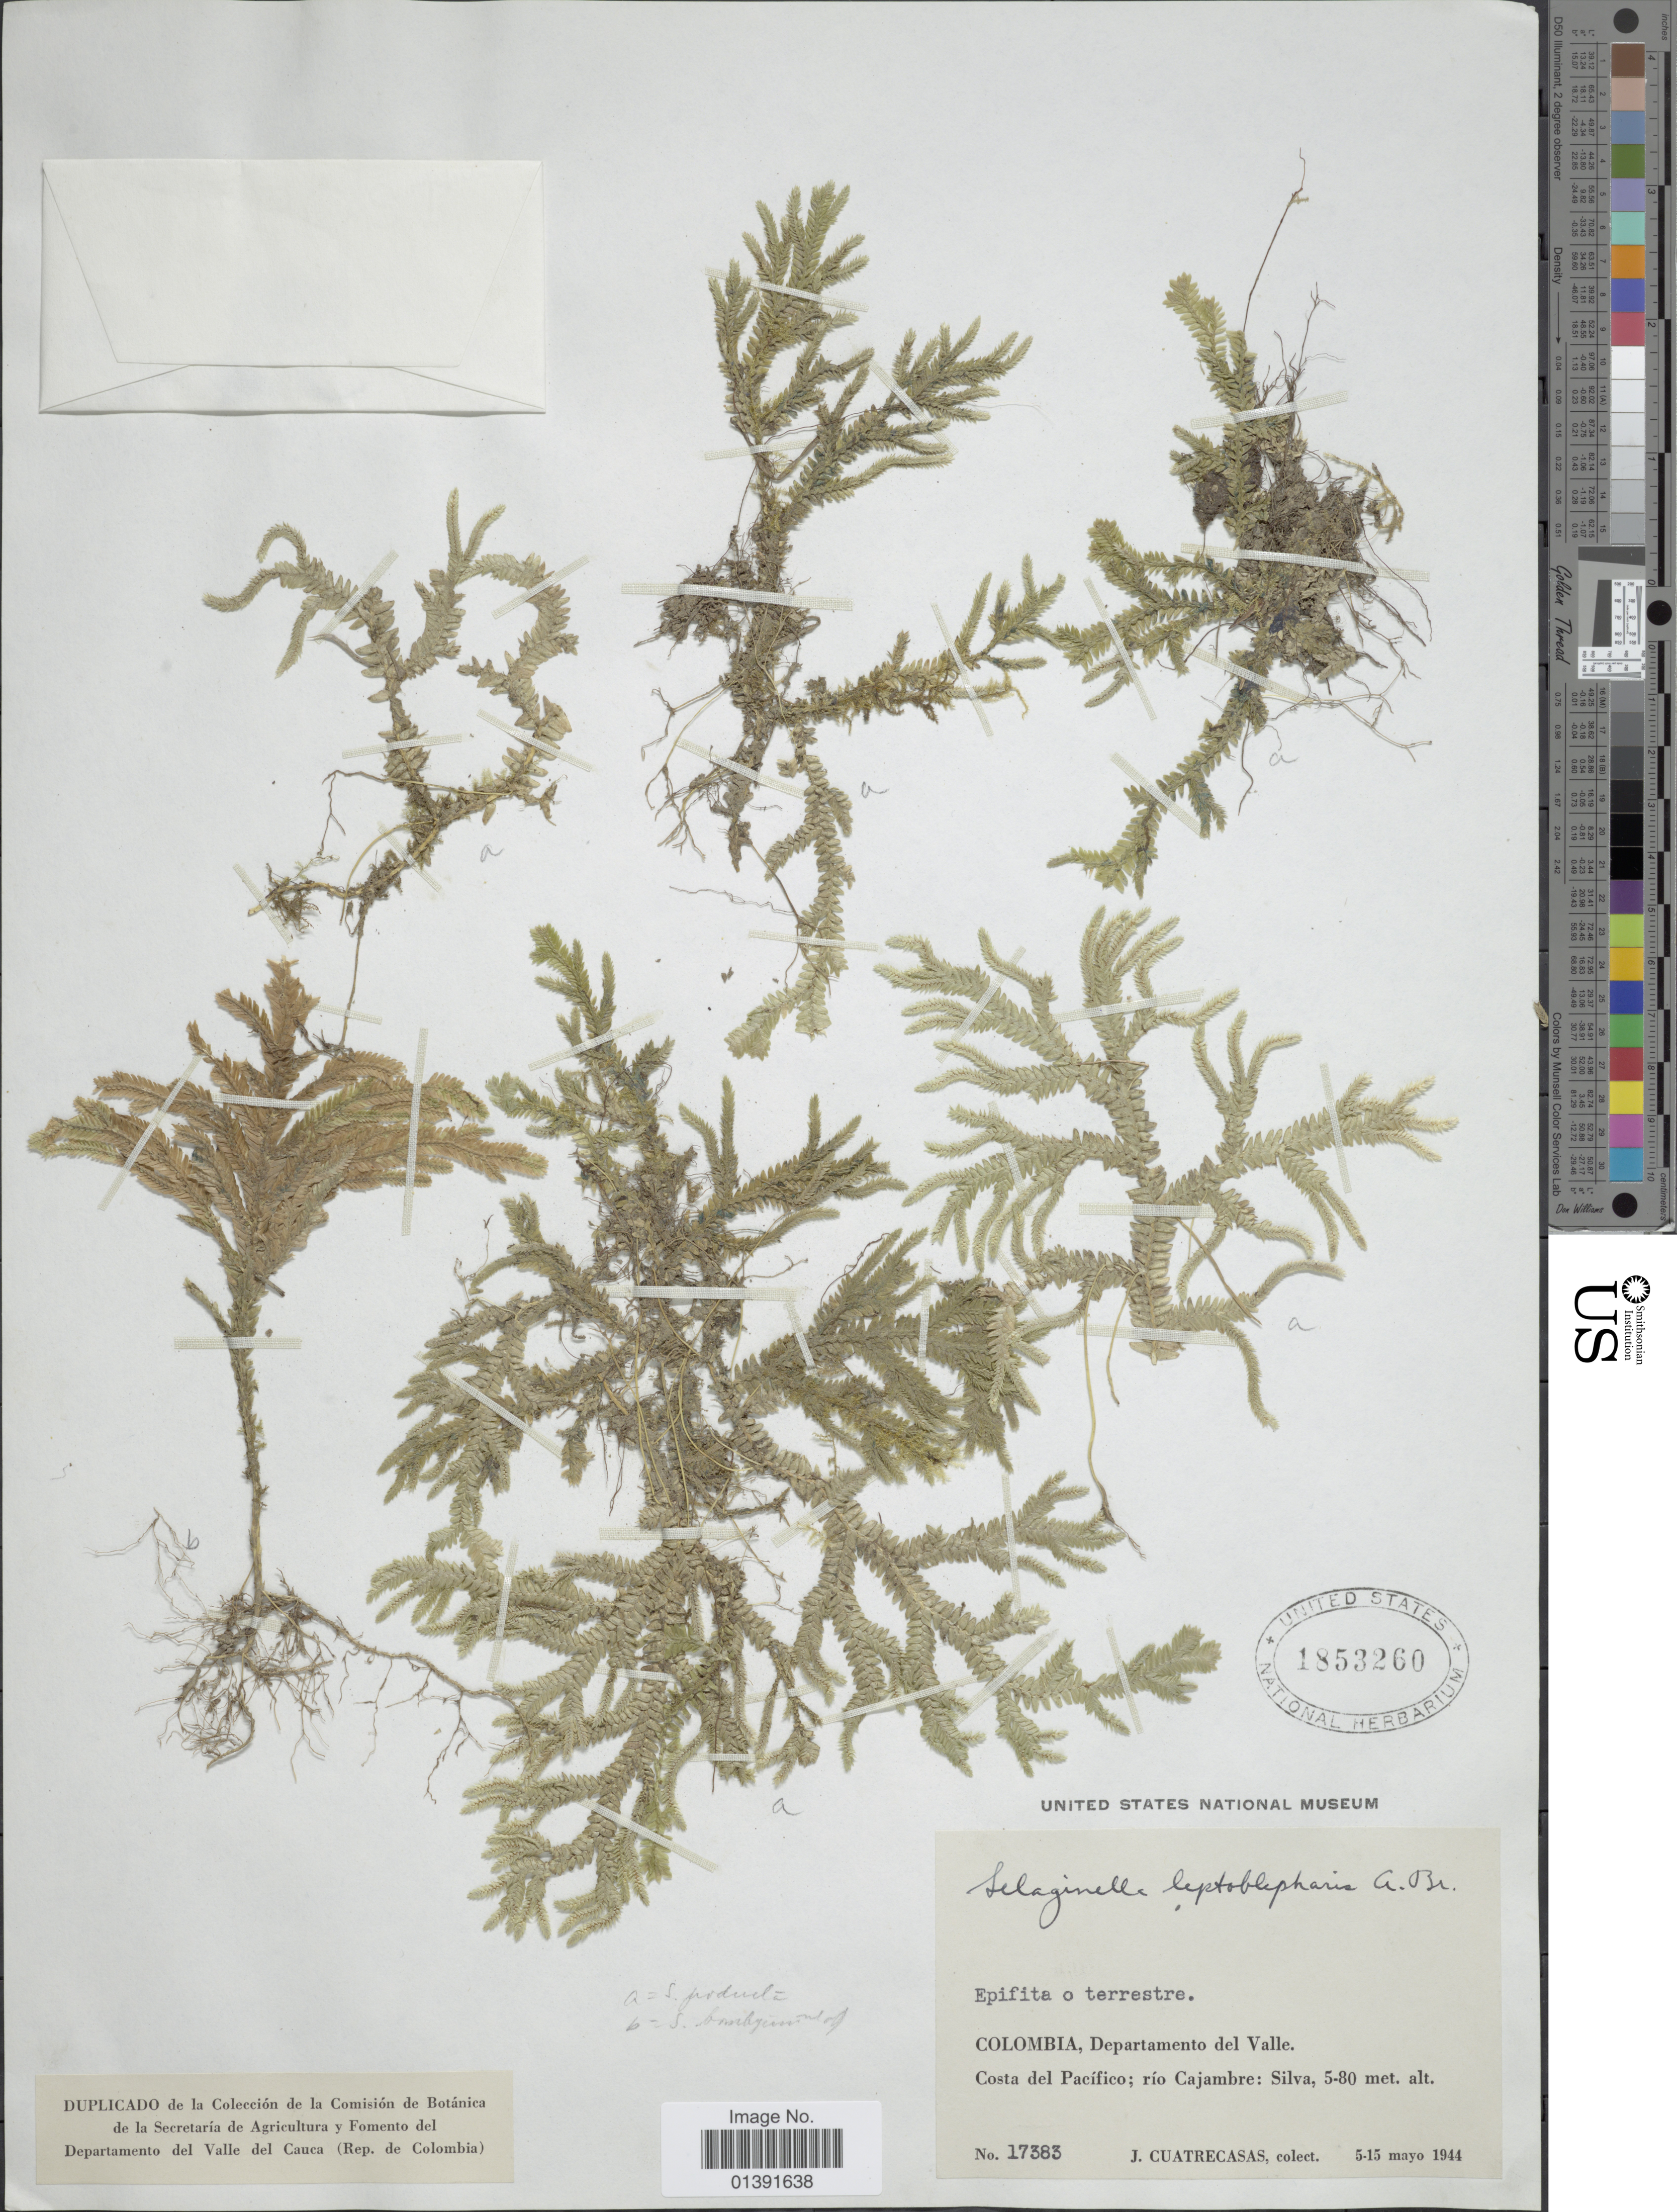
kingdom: Plantae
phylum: Tracheophyta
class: Lycopodiopsida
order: Selaginellales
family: Selaginellaceae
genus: Selaginella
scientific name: Selaginella producta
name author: Baker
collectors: J. Cuatrecasas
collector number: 17383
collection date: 1944-05-05/1944-05-15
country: Colombia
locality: Departamento del Valle, Costa del Pacifico; rio Cajambre: Silva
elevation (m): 5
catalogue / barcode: US 1853260